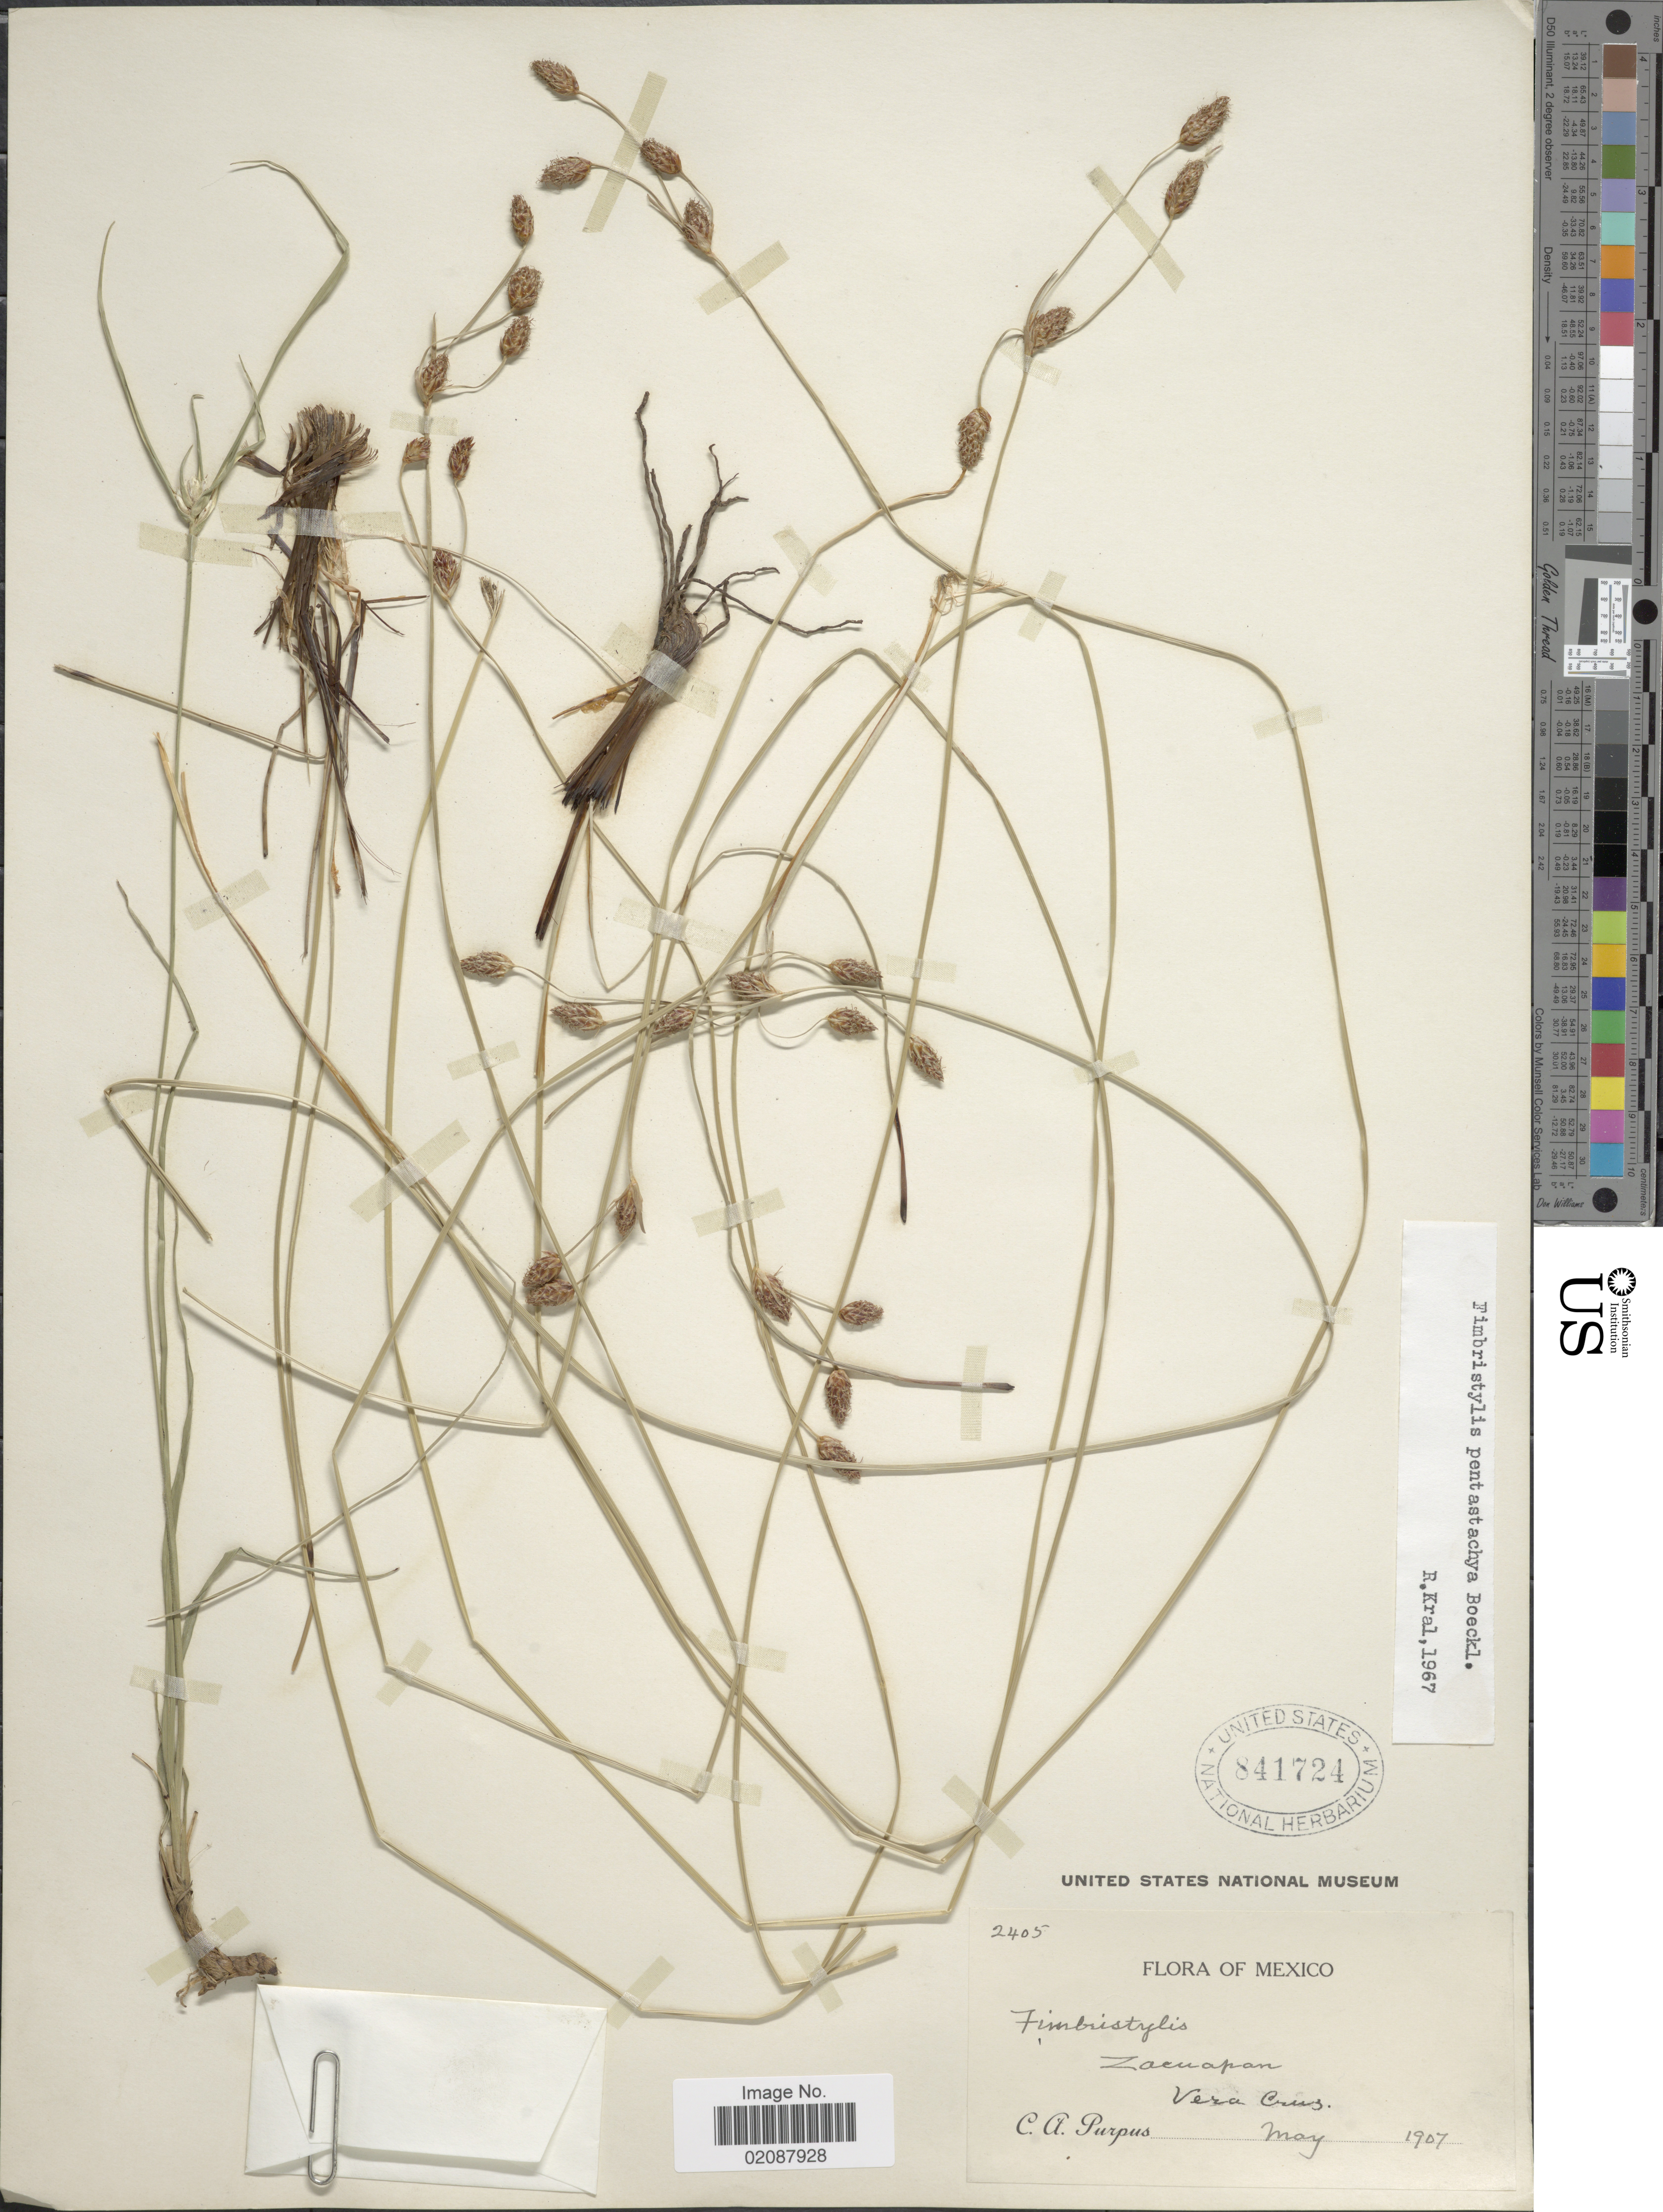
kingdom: Plantae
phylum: Tracheophyta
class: Liliopsida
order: Poales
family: Cyperaceae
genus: Fimbristylis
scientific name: Fimbristylis pentastachya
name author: Boeckeler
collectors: C. A. Purpus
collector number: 2405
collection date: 1907-05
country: Mexico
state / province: Veracruz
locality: Zacuapan, Vera Cruz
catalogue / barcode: US 841724